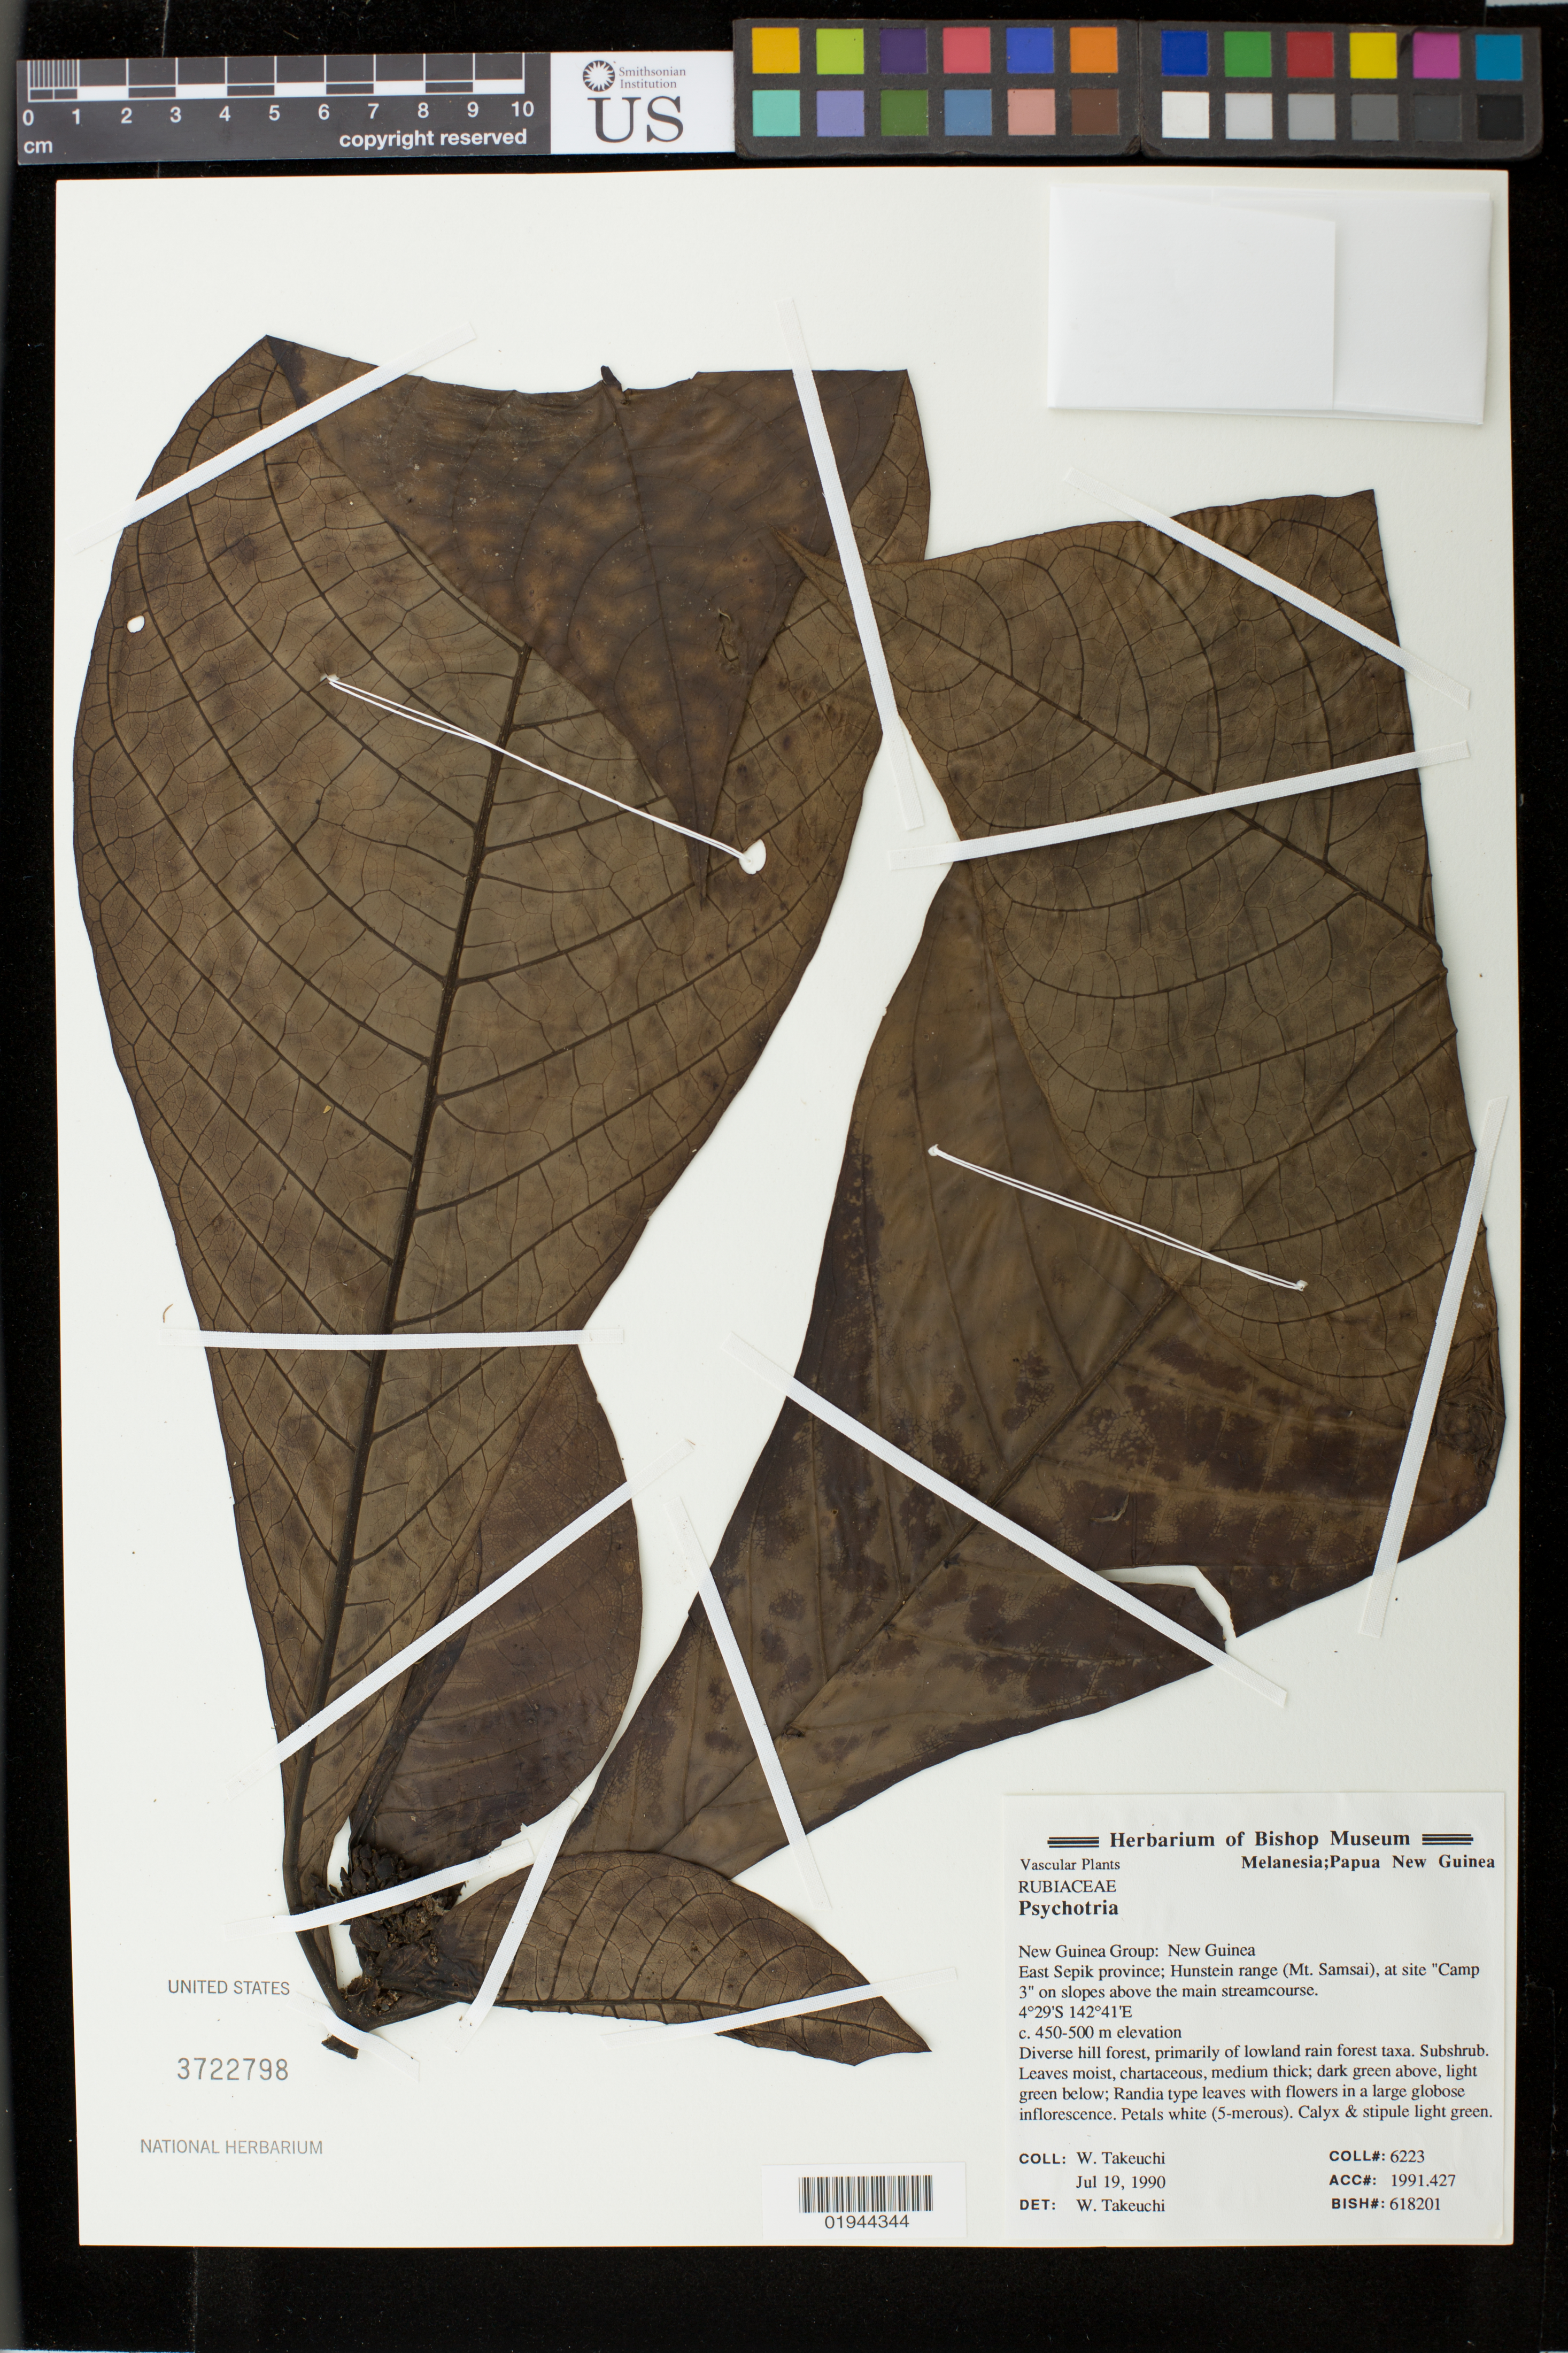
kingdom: Plantae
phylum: Tracheophyta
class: Magnoliopsida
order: Gentianales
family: Rubiaceae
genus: Psychotria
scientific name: Psychotria sp.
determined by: Takeuchi, W.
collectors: W. Takeuchi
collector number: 6223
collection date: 1990-07-19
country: Papua New Guinea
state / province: East Sepik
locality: Hunstein range (Mt. Samsai), at site "Camp 3" on slopes above the main streamcourse.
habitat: Diverse hill forest, primarily of lowland rain forest taxa.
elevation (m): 450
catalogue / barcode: US 3722798